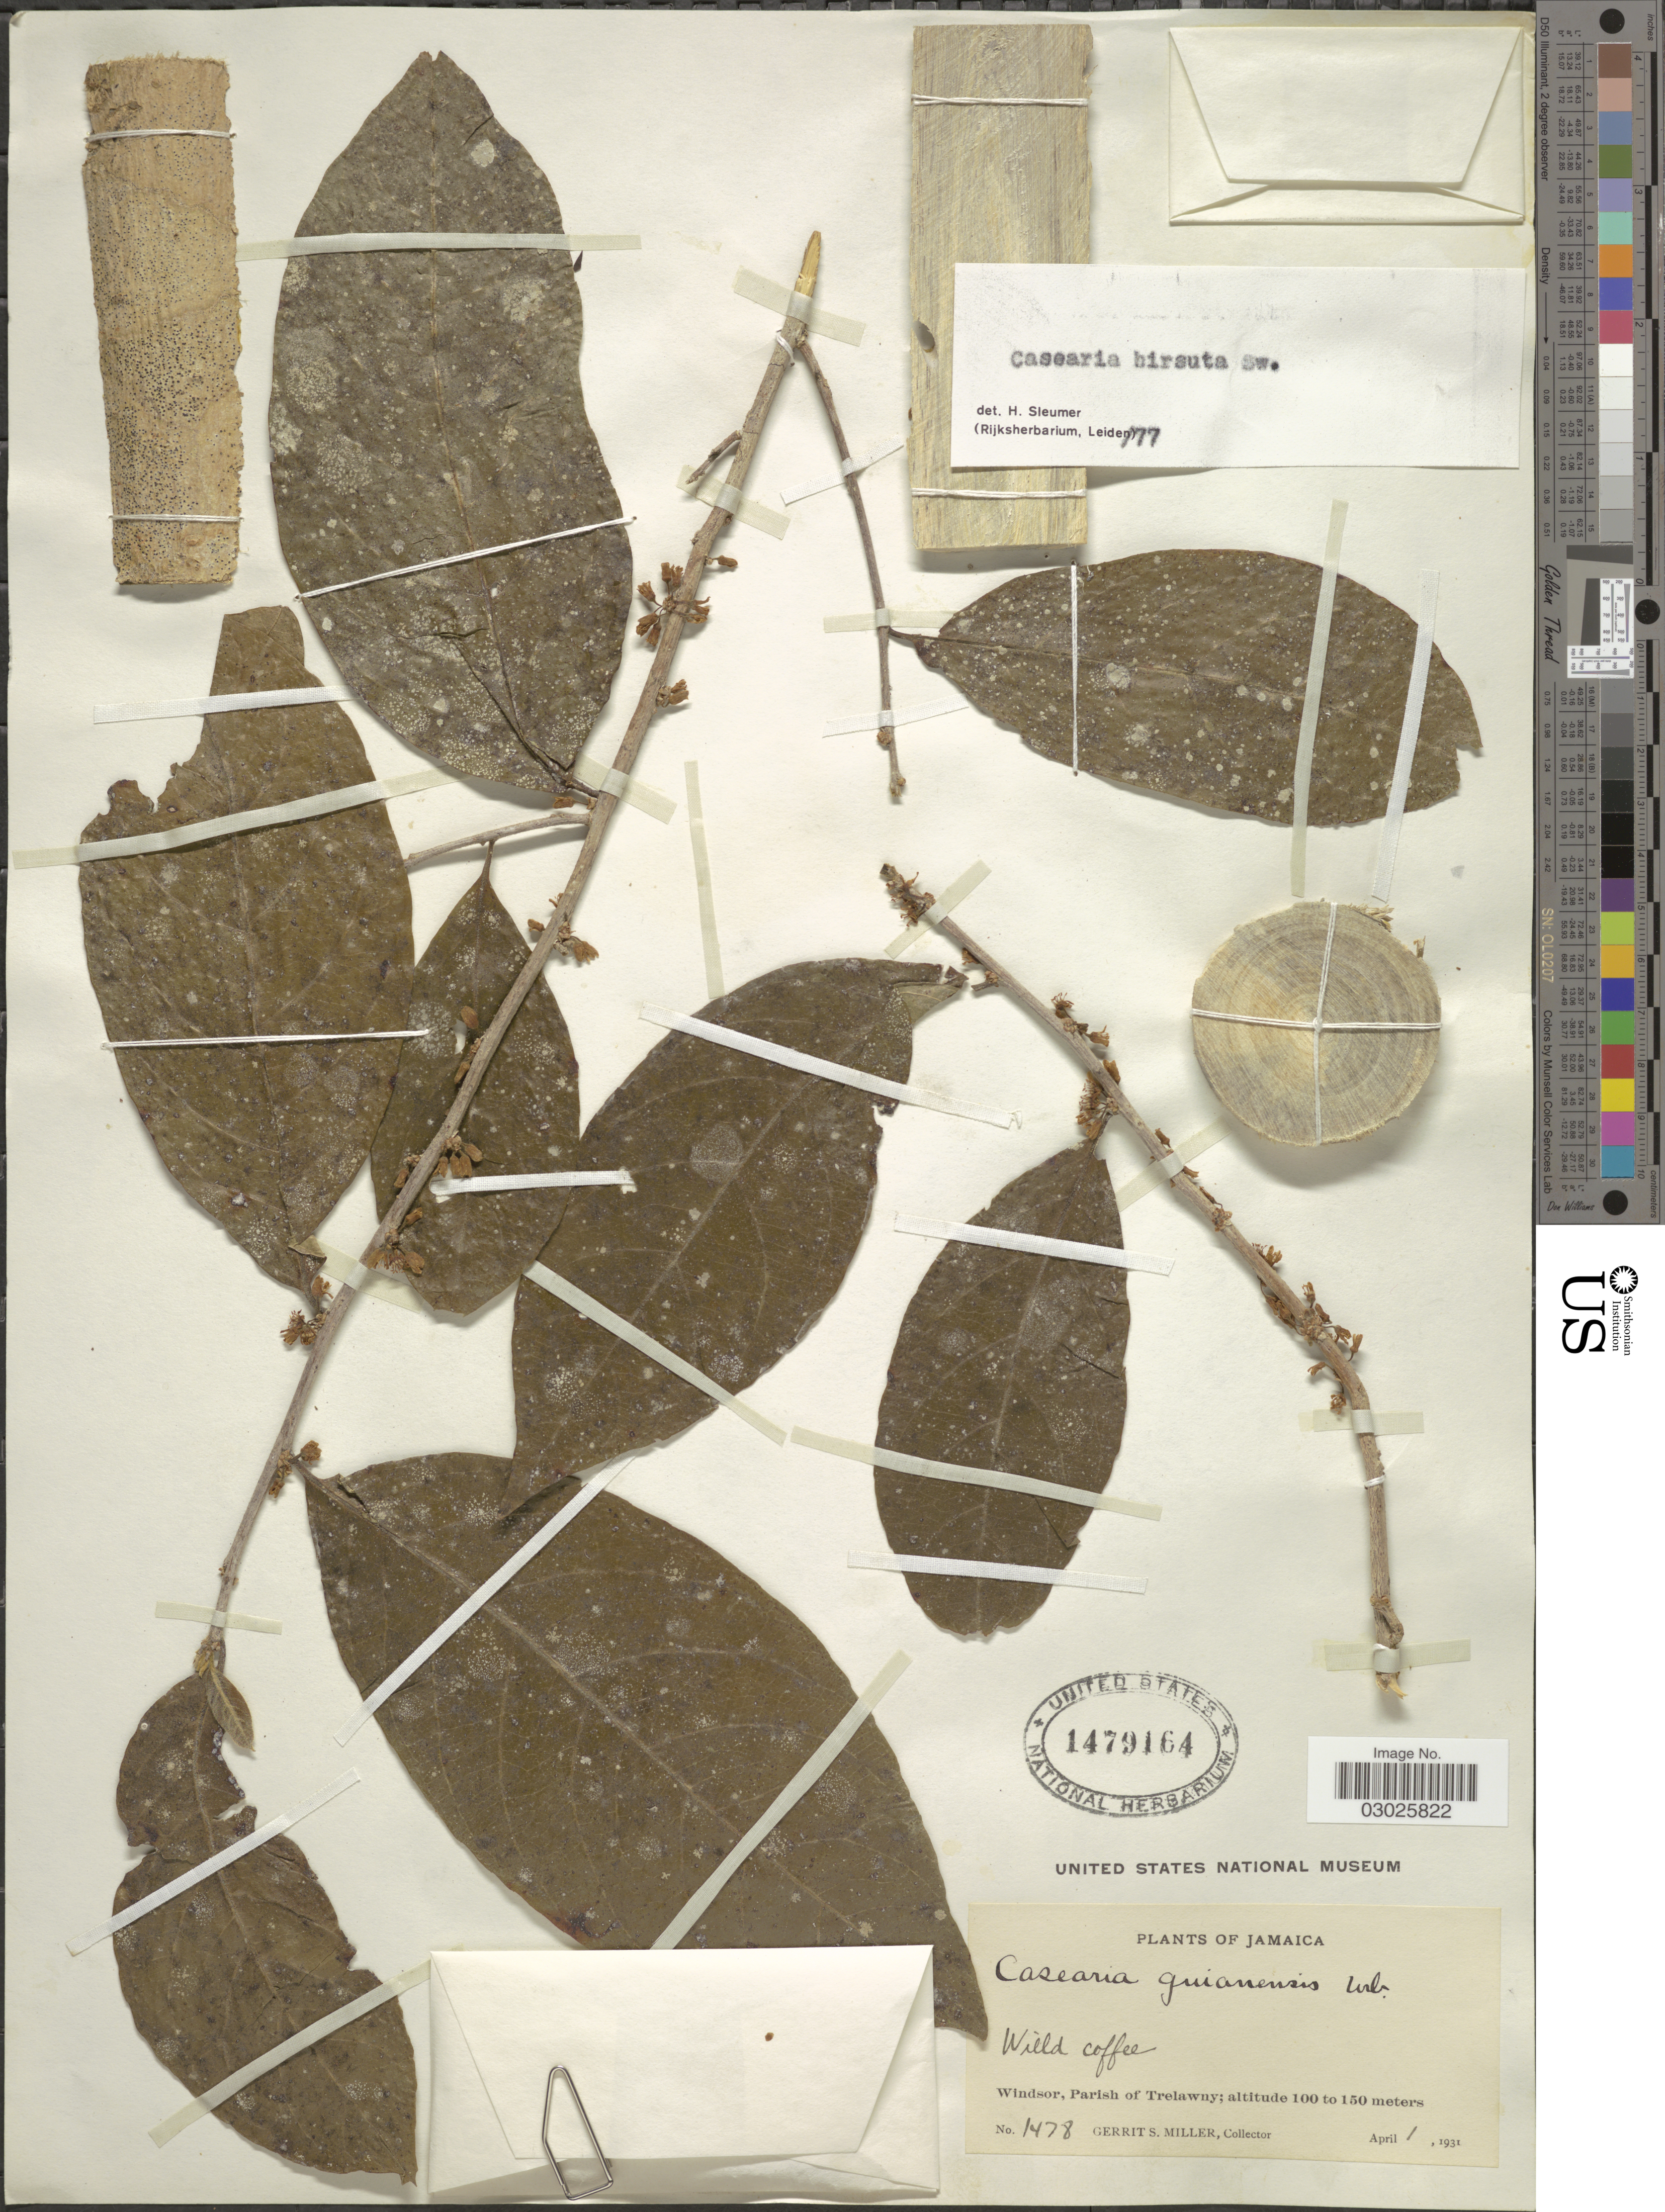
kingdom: Plantae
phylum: Tracheophyta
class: Magnoliopsida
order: Malpighiales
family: Salicaceae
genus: Casearia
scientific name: Casearia hirsuta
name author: Sw.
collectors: G. S. Miller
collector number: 1478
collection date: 1931-04-01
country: Jamaica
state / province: Trelawny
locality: Windsor, Parish of Trelawny.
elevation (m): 100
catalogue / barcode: US 1479164